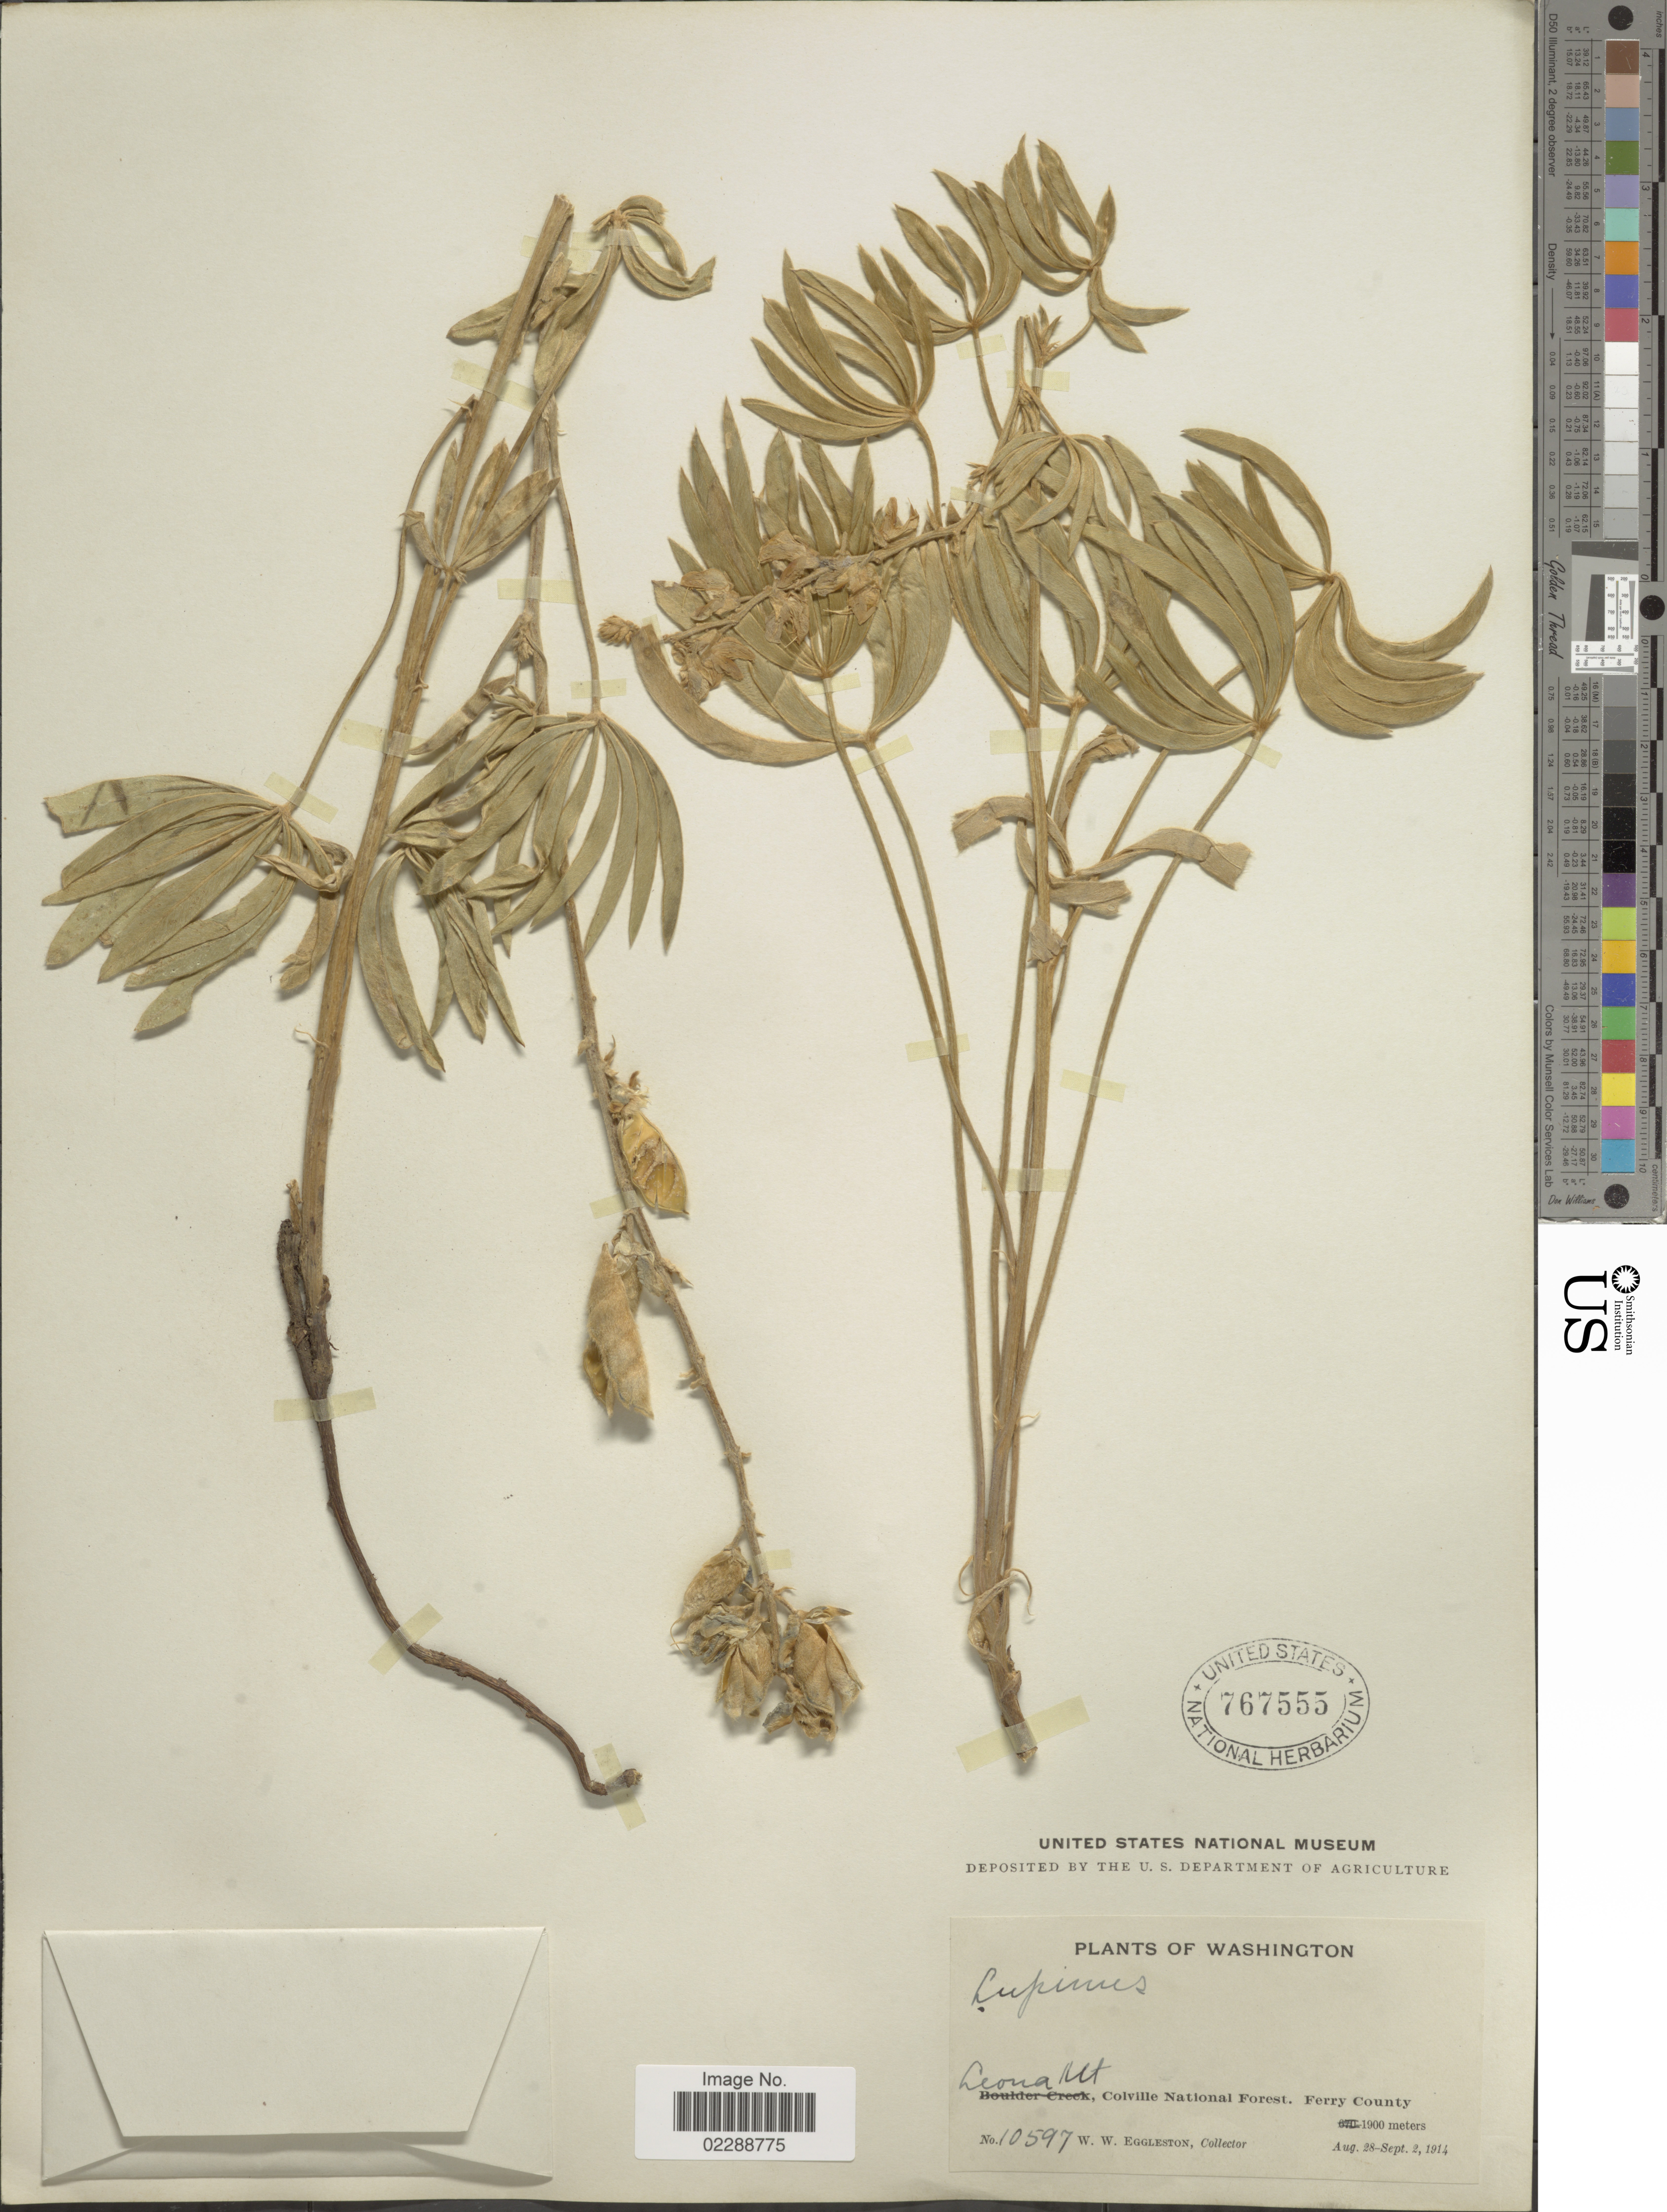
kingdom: Plantae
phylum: Tracheophyta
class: Magnoliopsida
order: Fabales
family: Fabaceae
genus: Lupinus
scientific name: Lupinus sp.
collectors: W. W. Eggleston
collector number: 10597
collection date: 1914-08-28/1914-09-02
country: United States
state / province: Washington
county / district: Ferry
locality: Leona Mt., Colville Nationl Forest, Ferry County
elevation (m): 1900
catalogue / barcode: US 767555